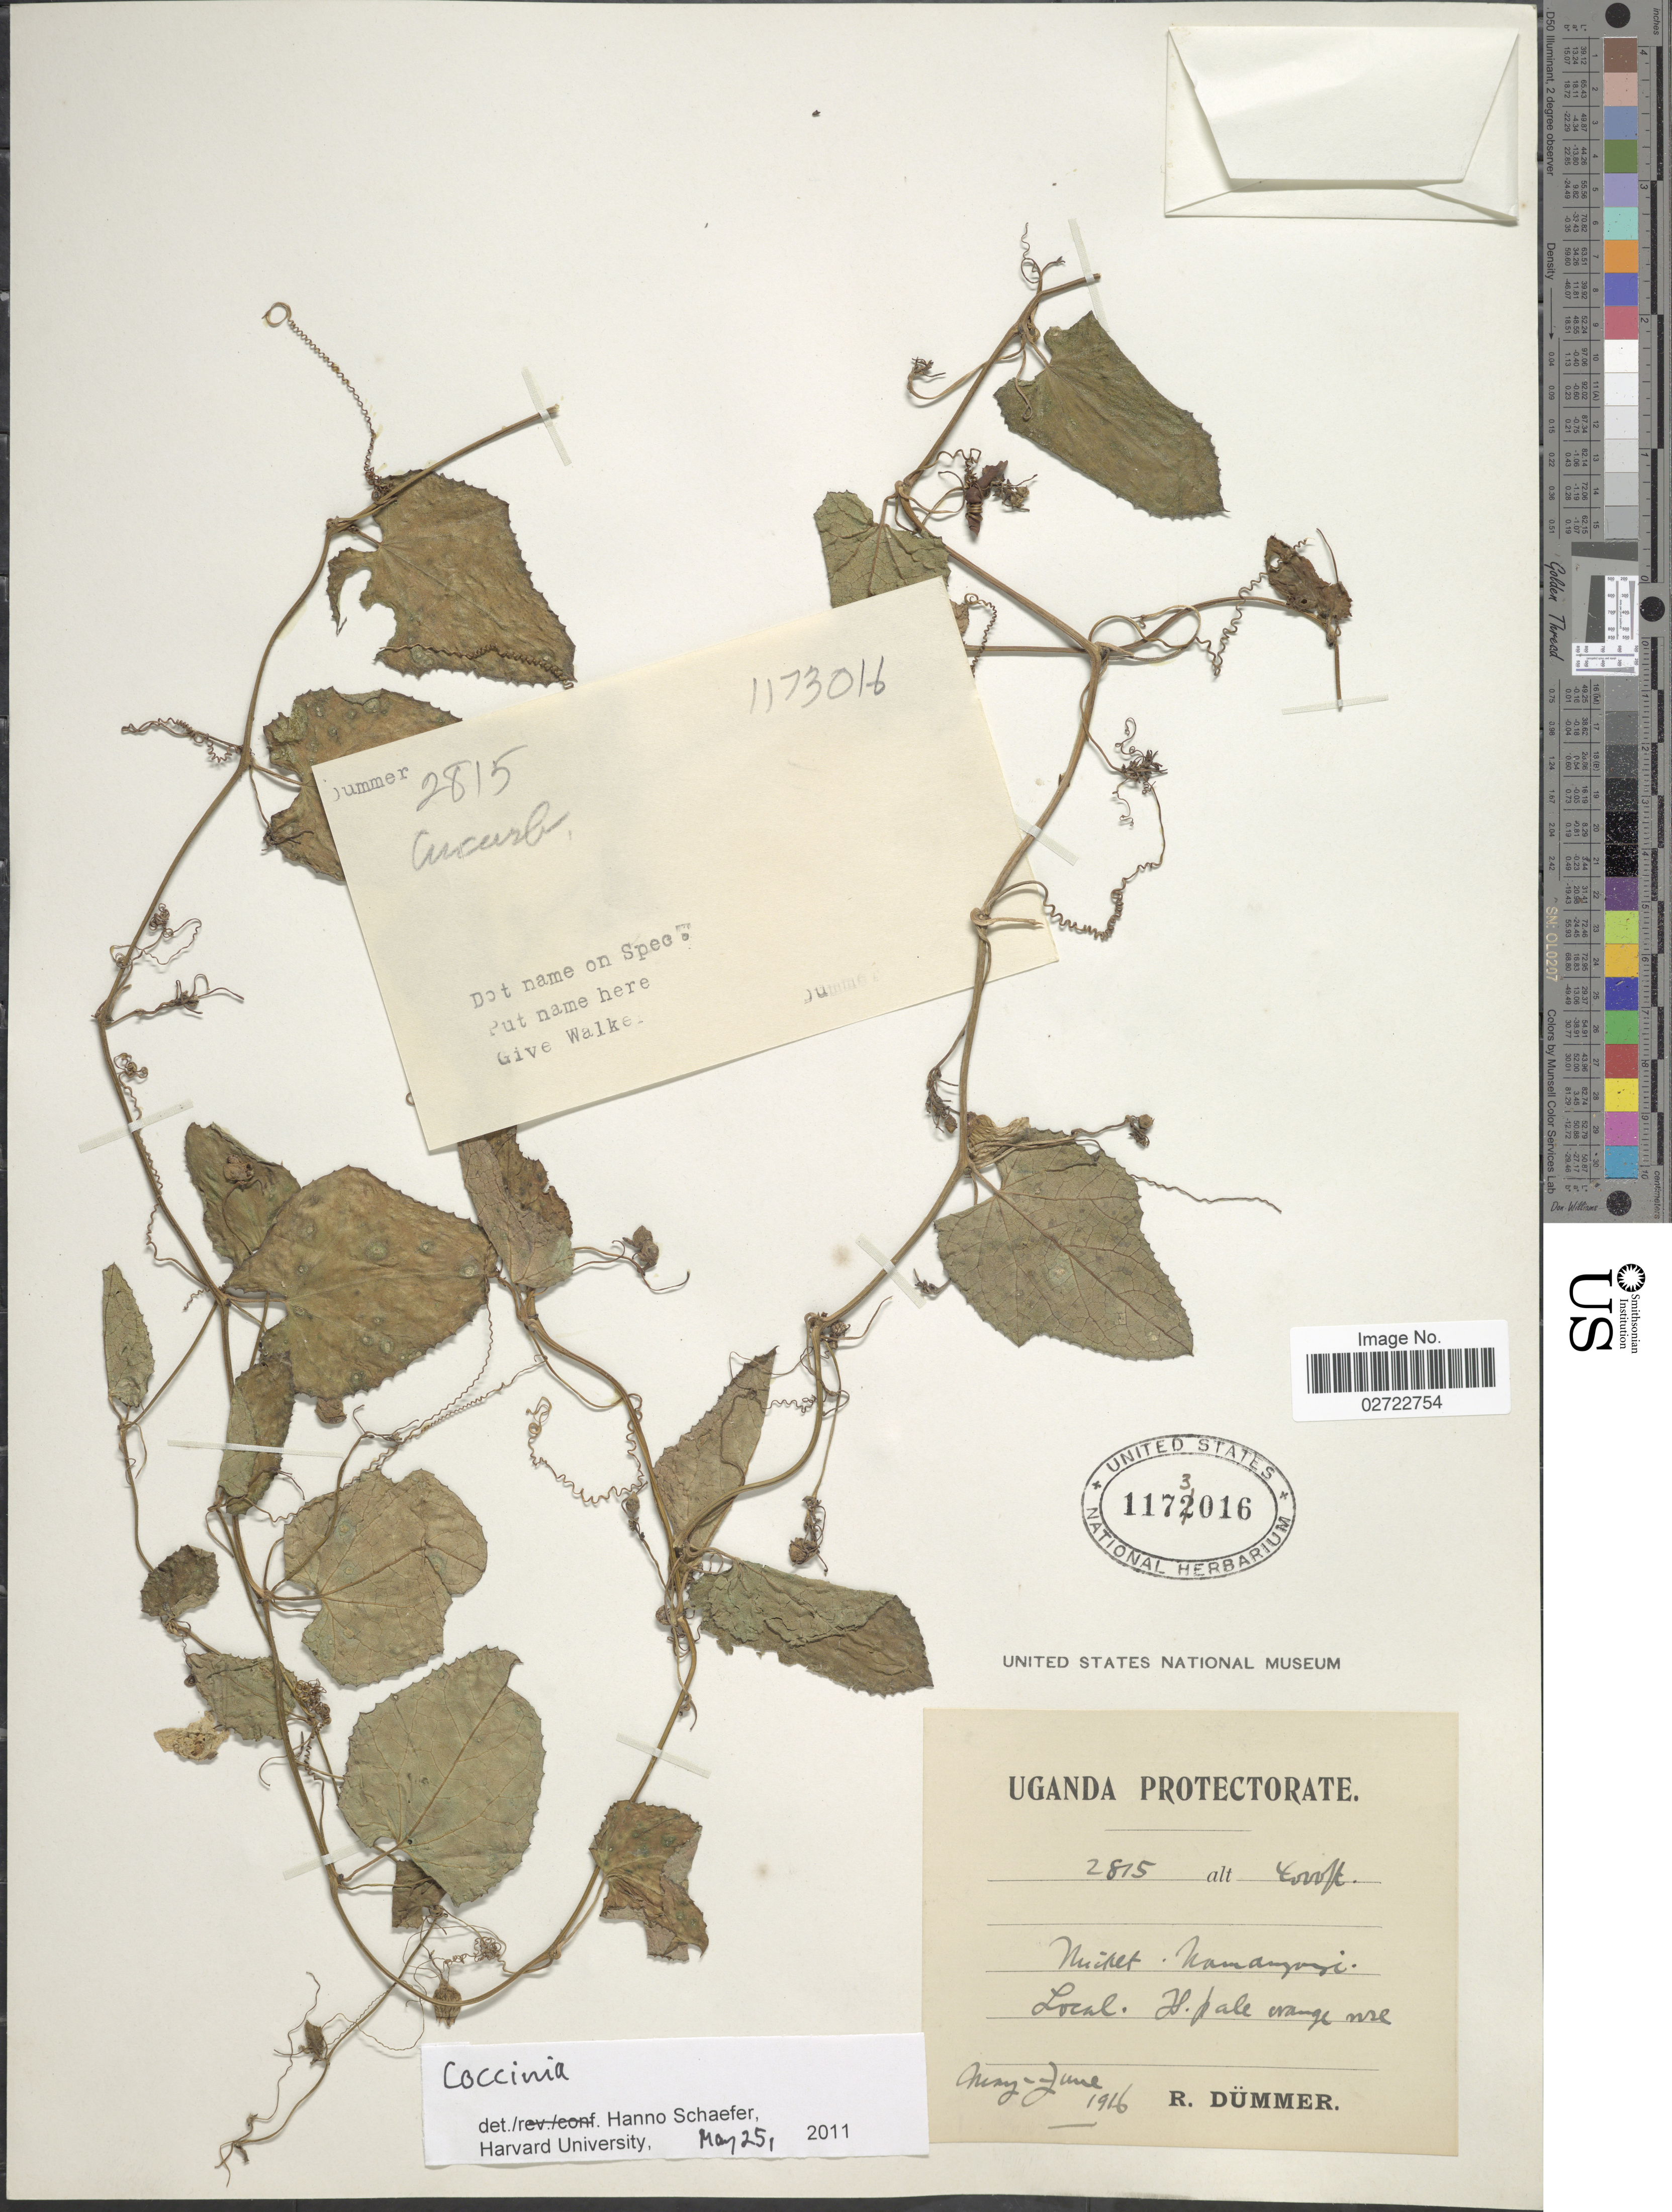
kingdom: Plantae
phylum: Tracheophyta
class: Magnoliopsida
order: Cucurbitales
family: Cucurbitaceae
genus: Coccinia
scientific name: Coccinia sp.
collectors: R. A. Dümmer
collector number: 2815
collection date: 1916-05/1916-06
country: Uganda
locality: Namanyonyi.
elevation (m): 1219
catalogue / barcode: US 1173016